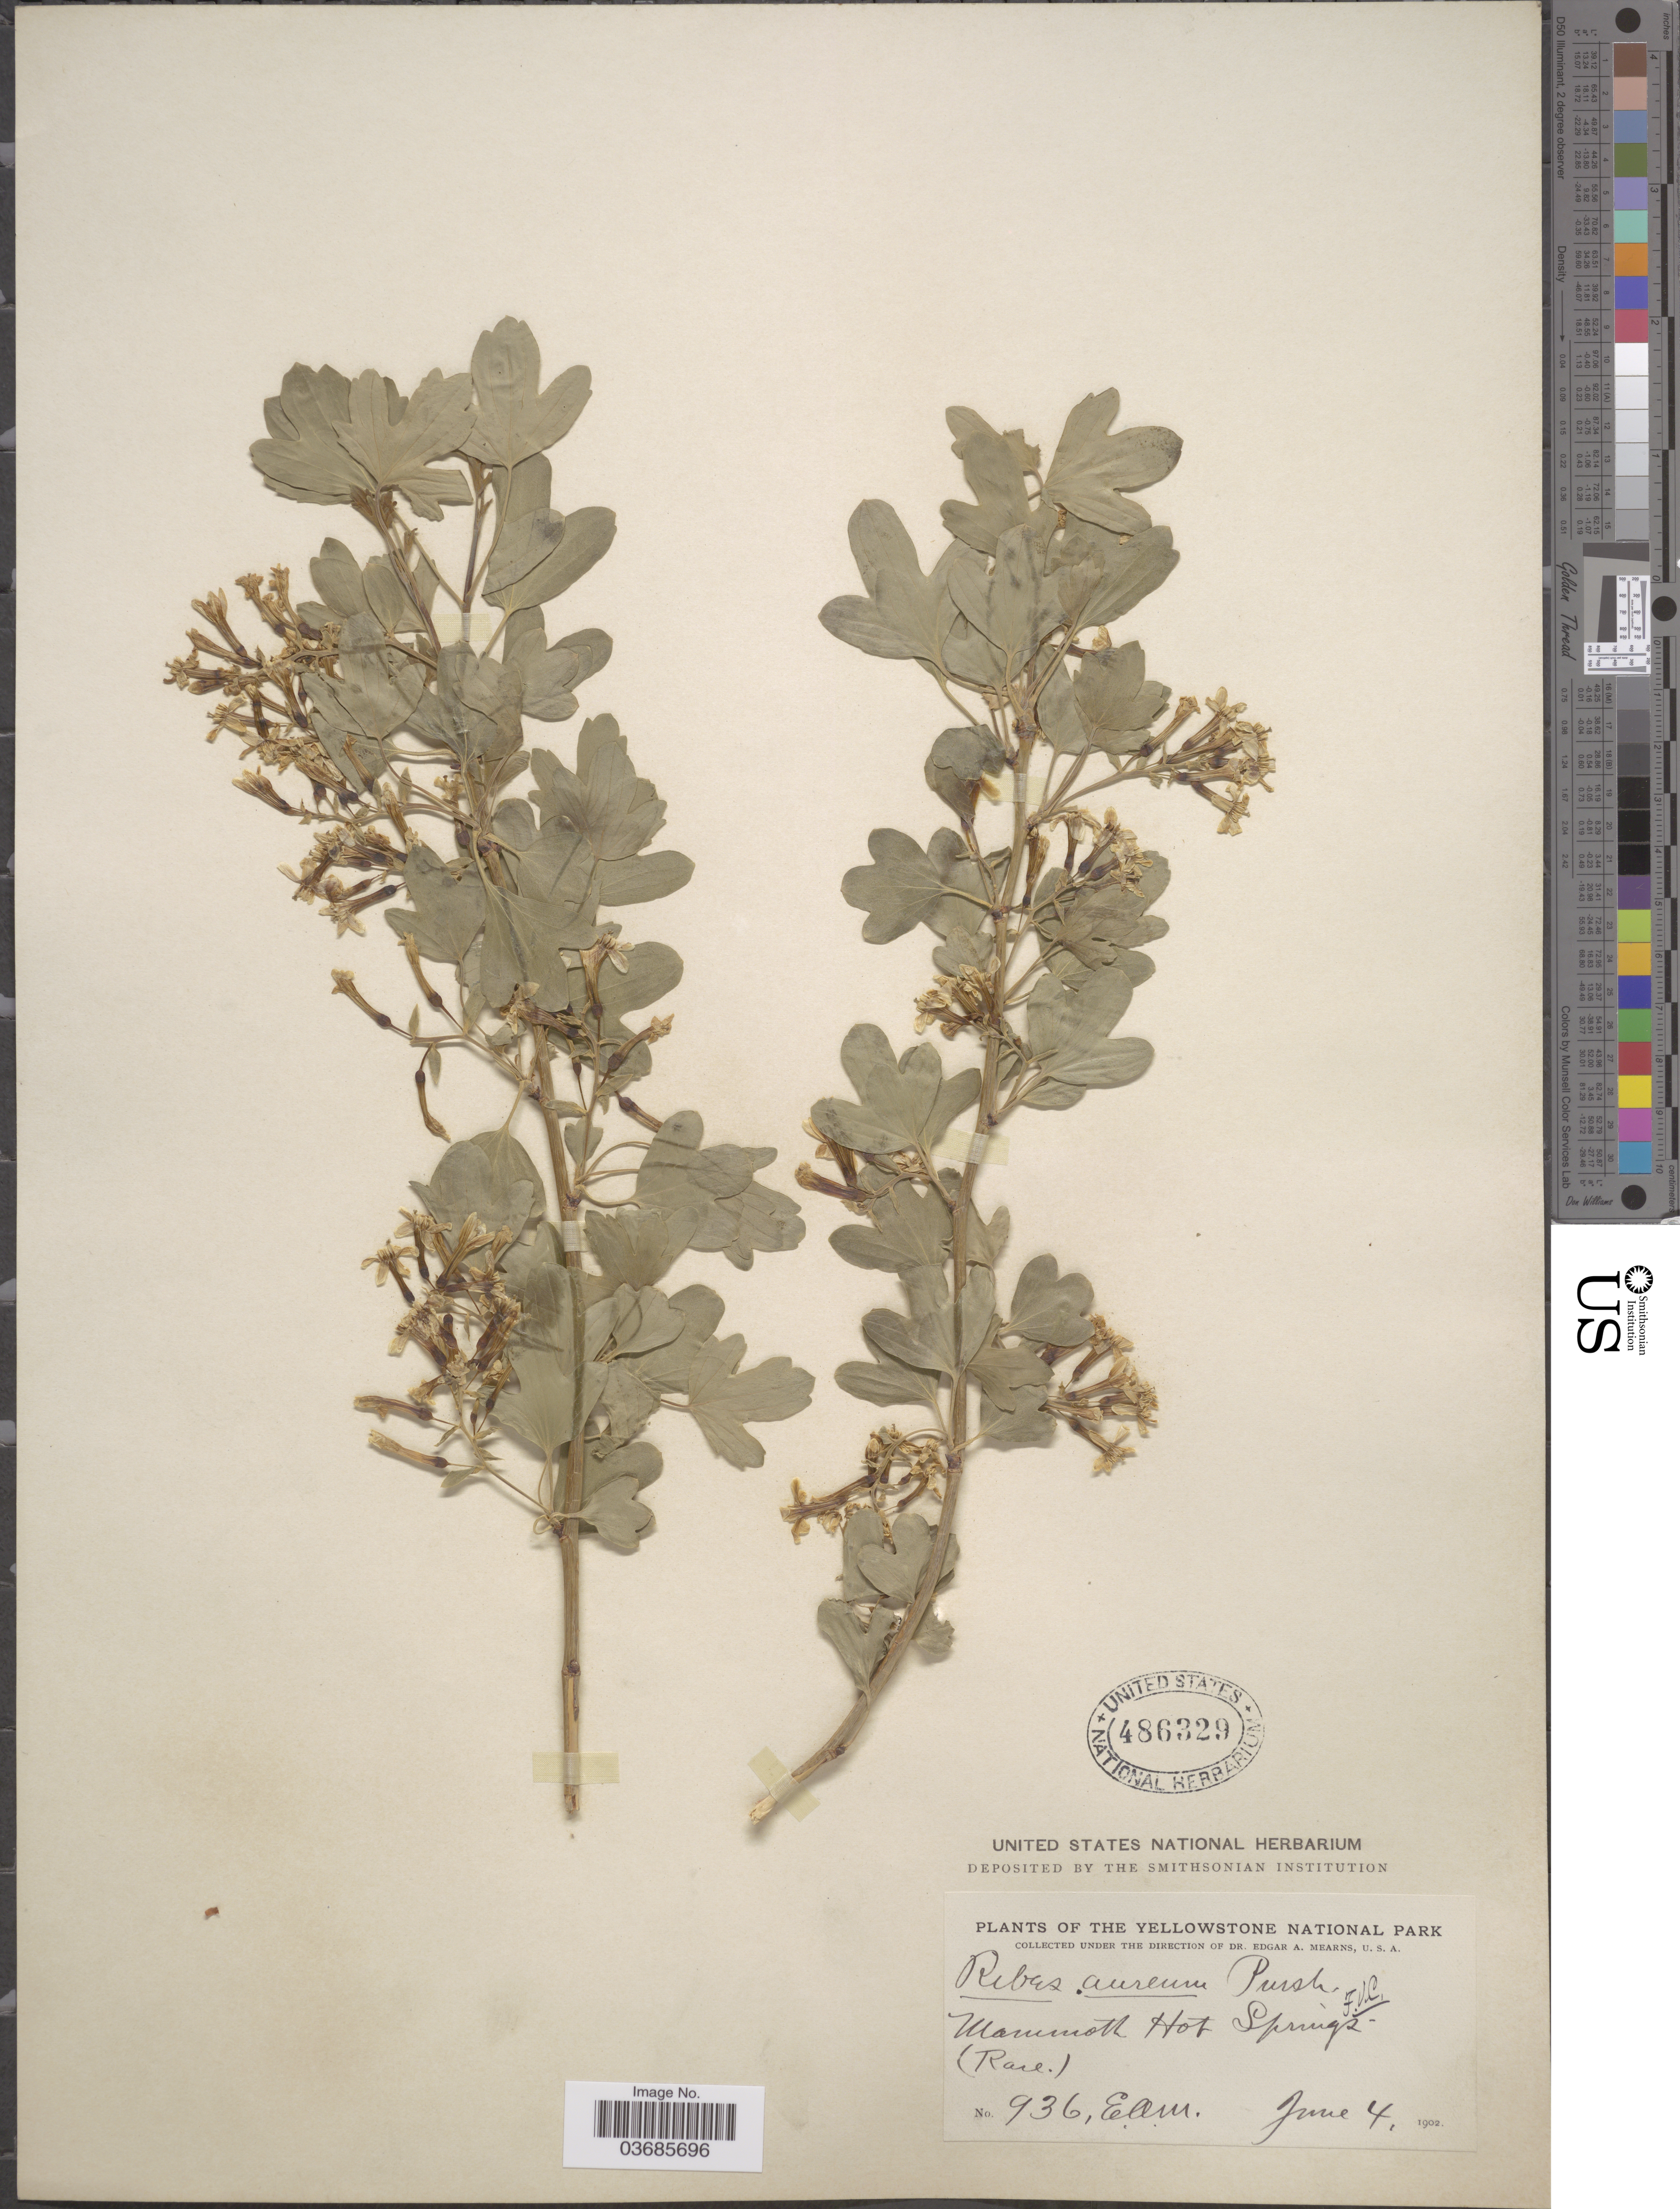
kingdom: Plantae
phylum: Tracheophyta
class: Magnoliopsida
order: Saxifragales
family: Grossulariaceae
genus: Ribes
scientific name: Ribes aureum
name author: Pursh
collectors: E. A. Mearns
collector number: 936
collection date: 1902-06-04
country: United States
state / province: Wyoming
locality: The Yellowstone National Park. Mammoth Hot Springs.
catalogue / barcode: US 486329